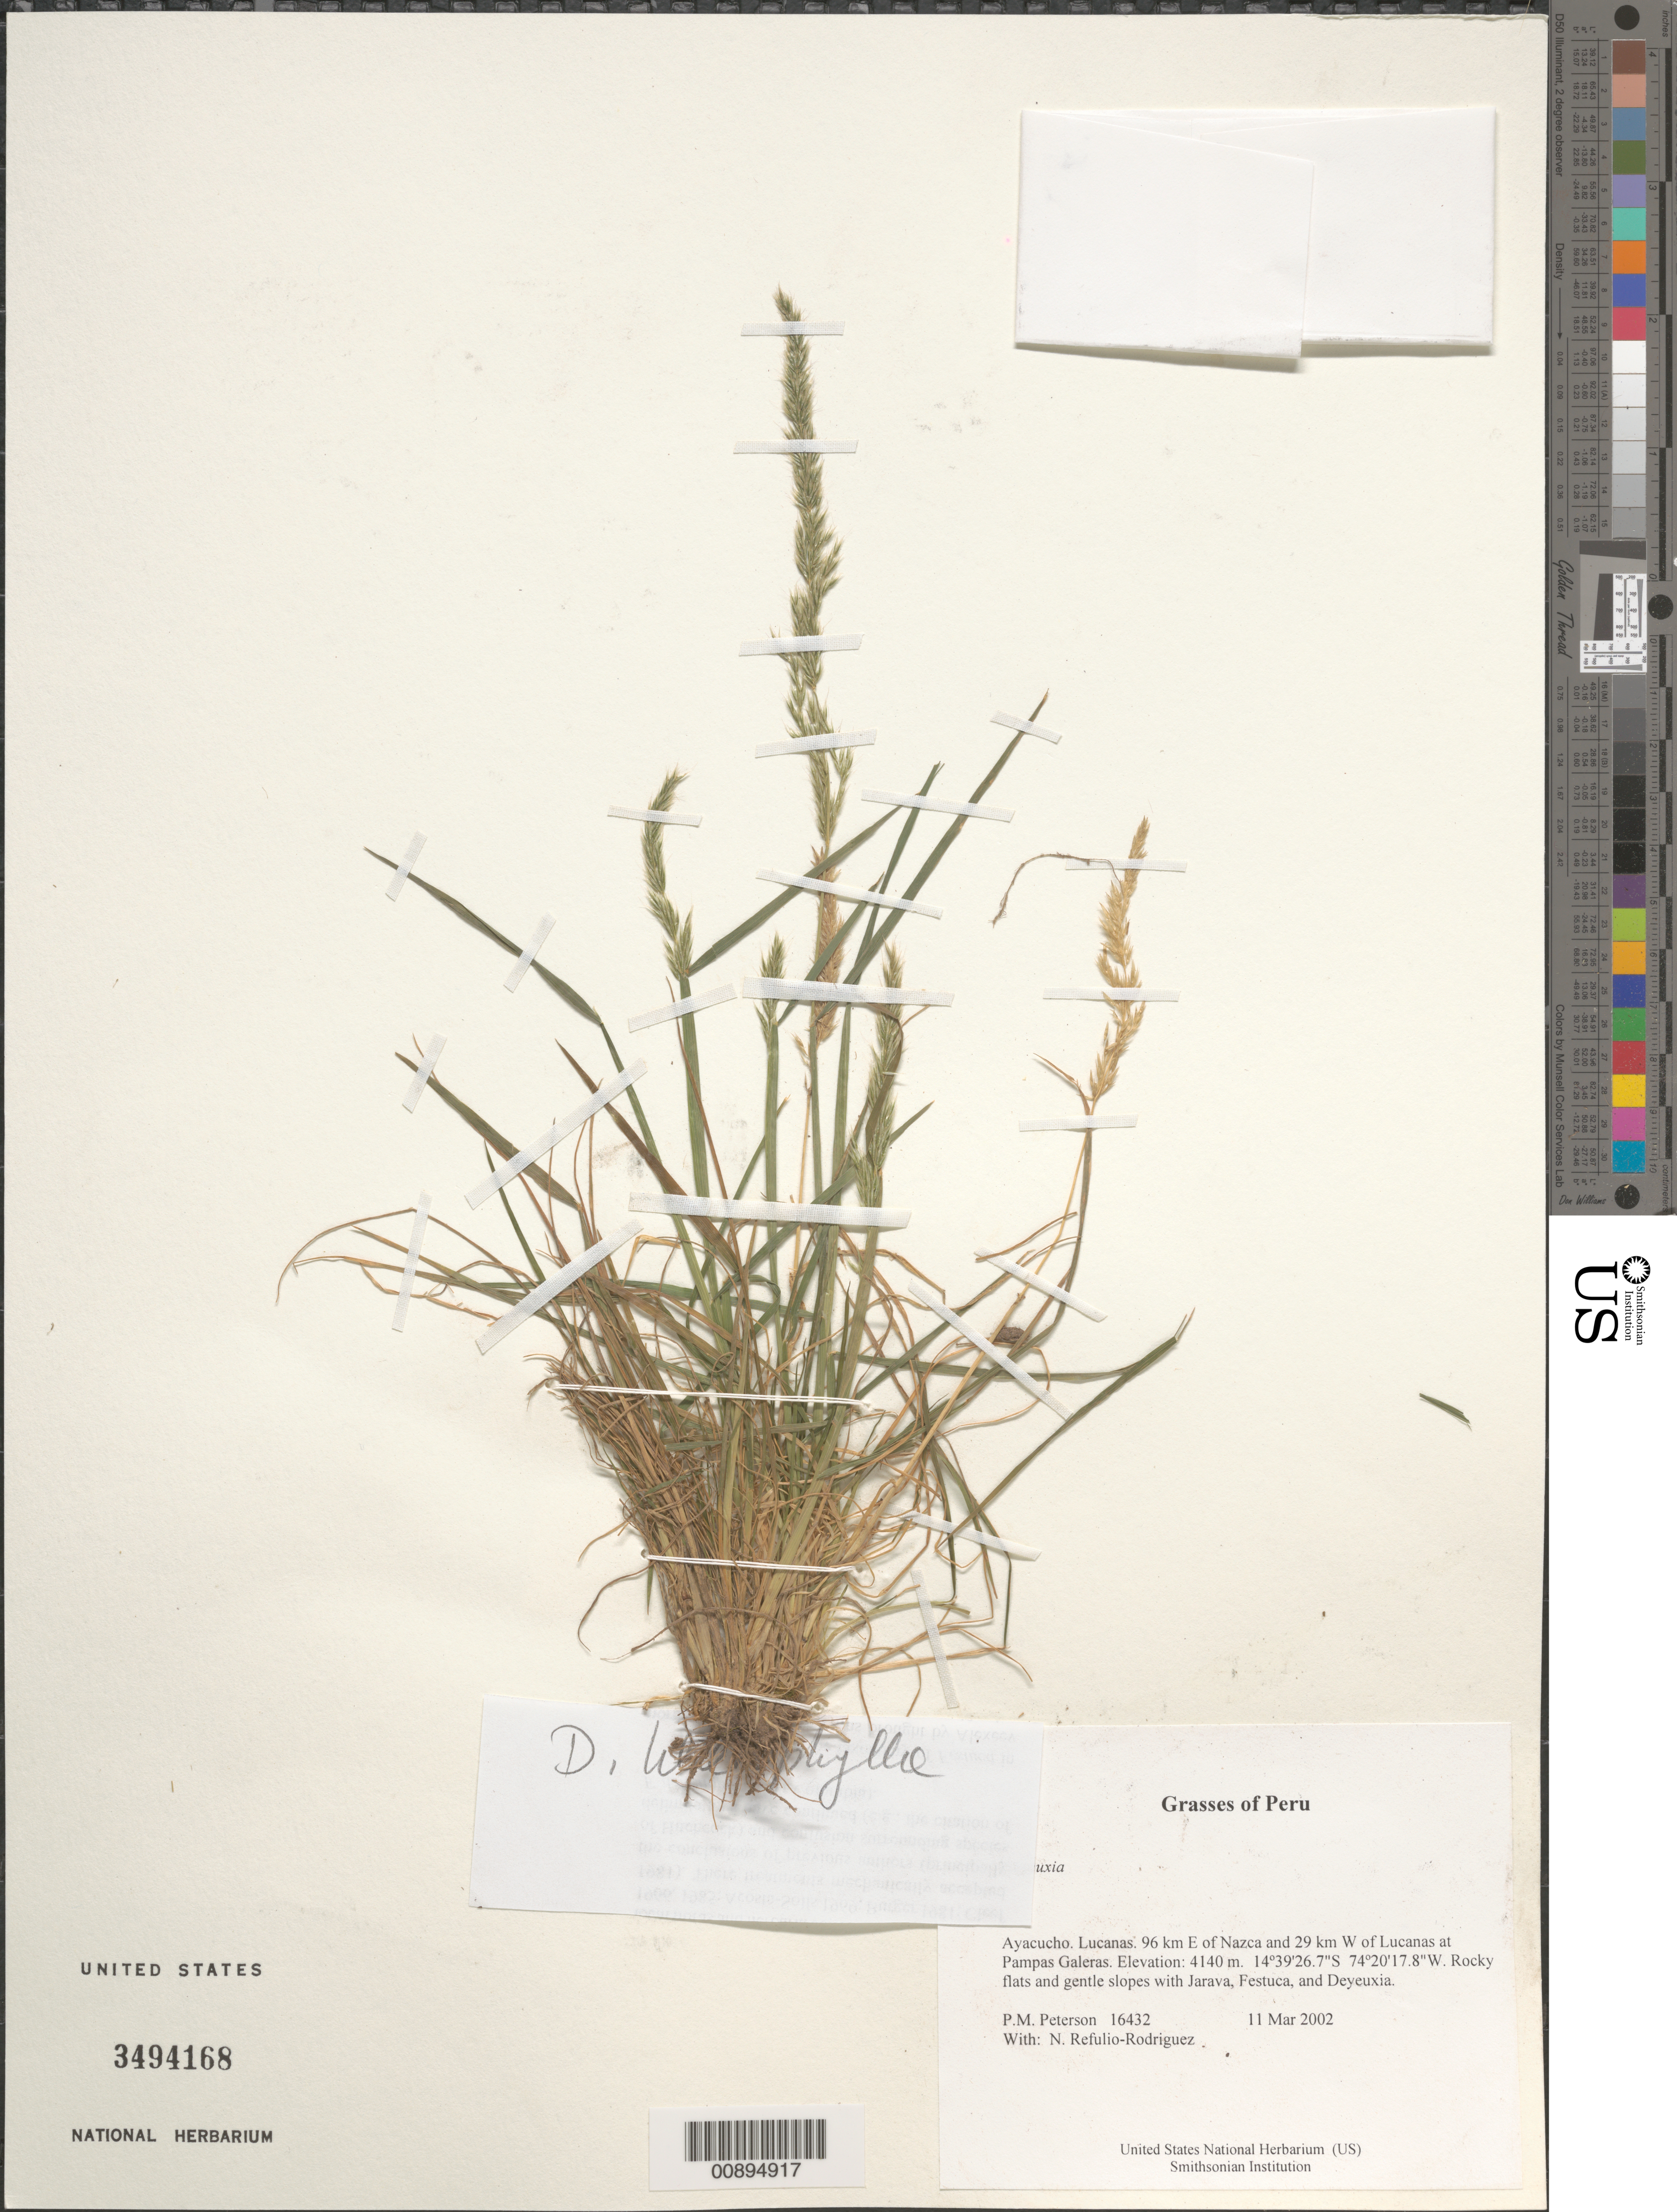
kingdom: Plantae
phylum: Tracheophyta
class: Liliopsida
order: Poales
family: Poaceae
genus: Calamagrostis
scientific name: Calamagrostis sp.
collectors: P. M. Peterson & N. Refulio-Rodríguez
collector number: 16432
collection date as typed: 11 Mar 2002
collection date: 2002-03-11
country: Peru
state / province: Ayacucho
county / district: Lucanas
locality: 96 km E of Nazca and 29 km W of Lucanas at Pampas Galeras.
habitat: Rocky flats and gentle slopes with ~Jarava, Festuca, and Deyeuxia~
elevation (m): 4140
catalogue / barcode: US 3494168